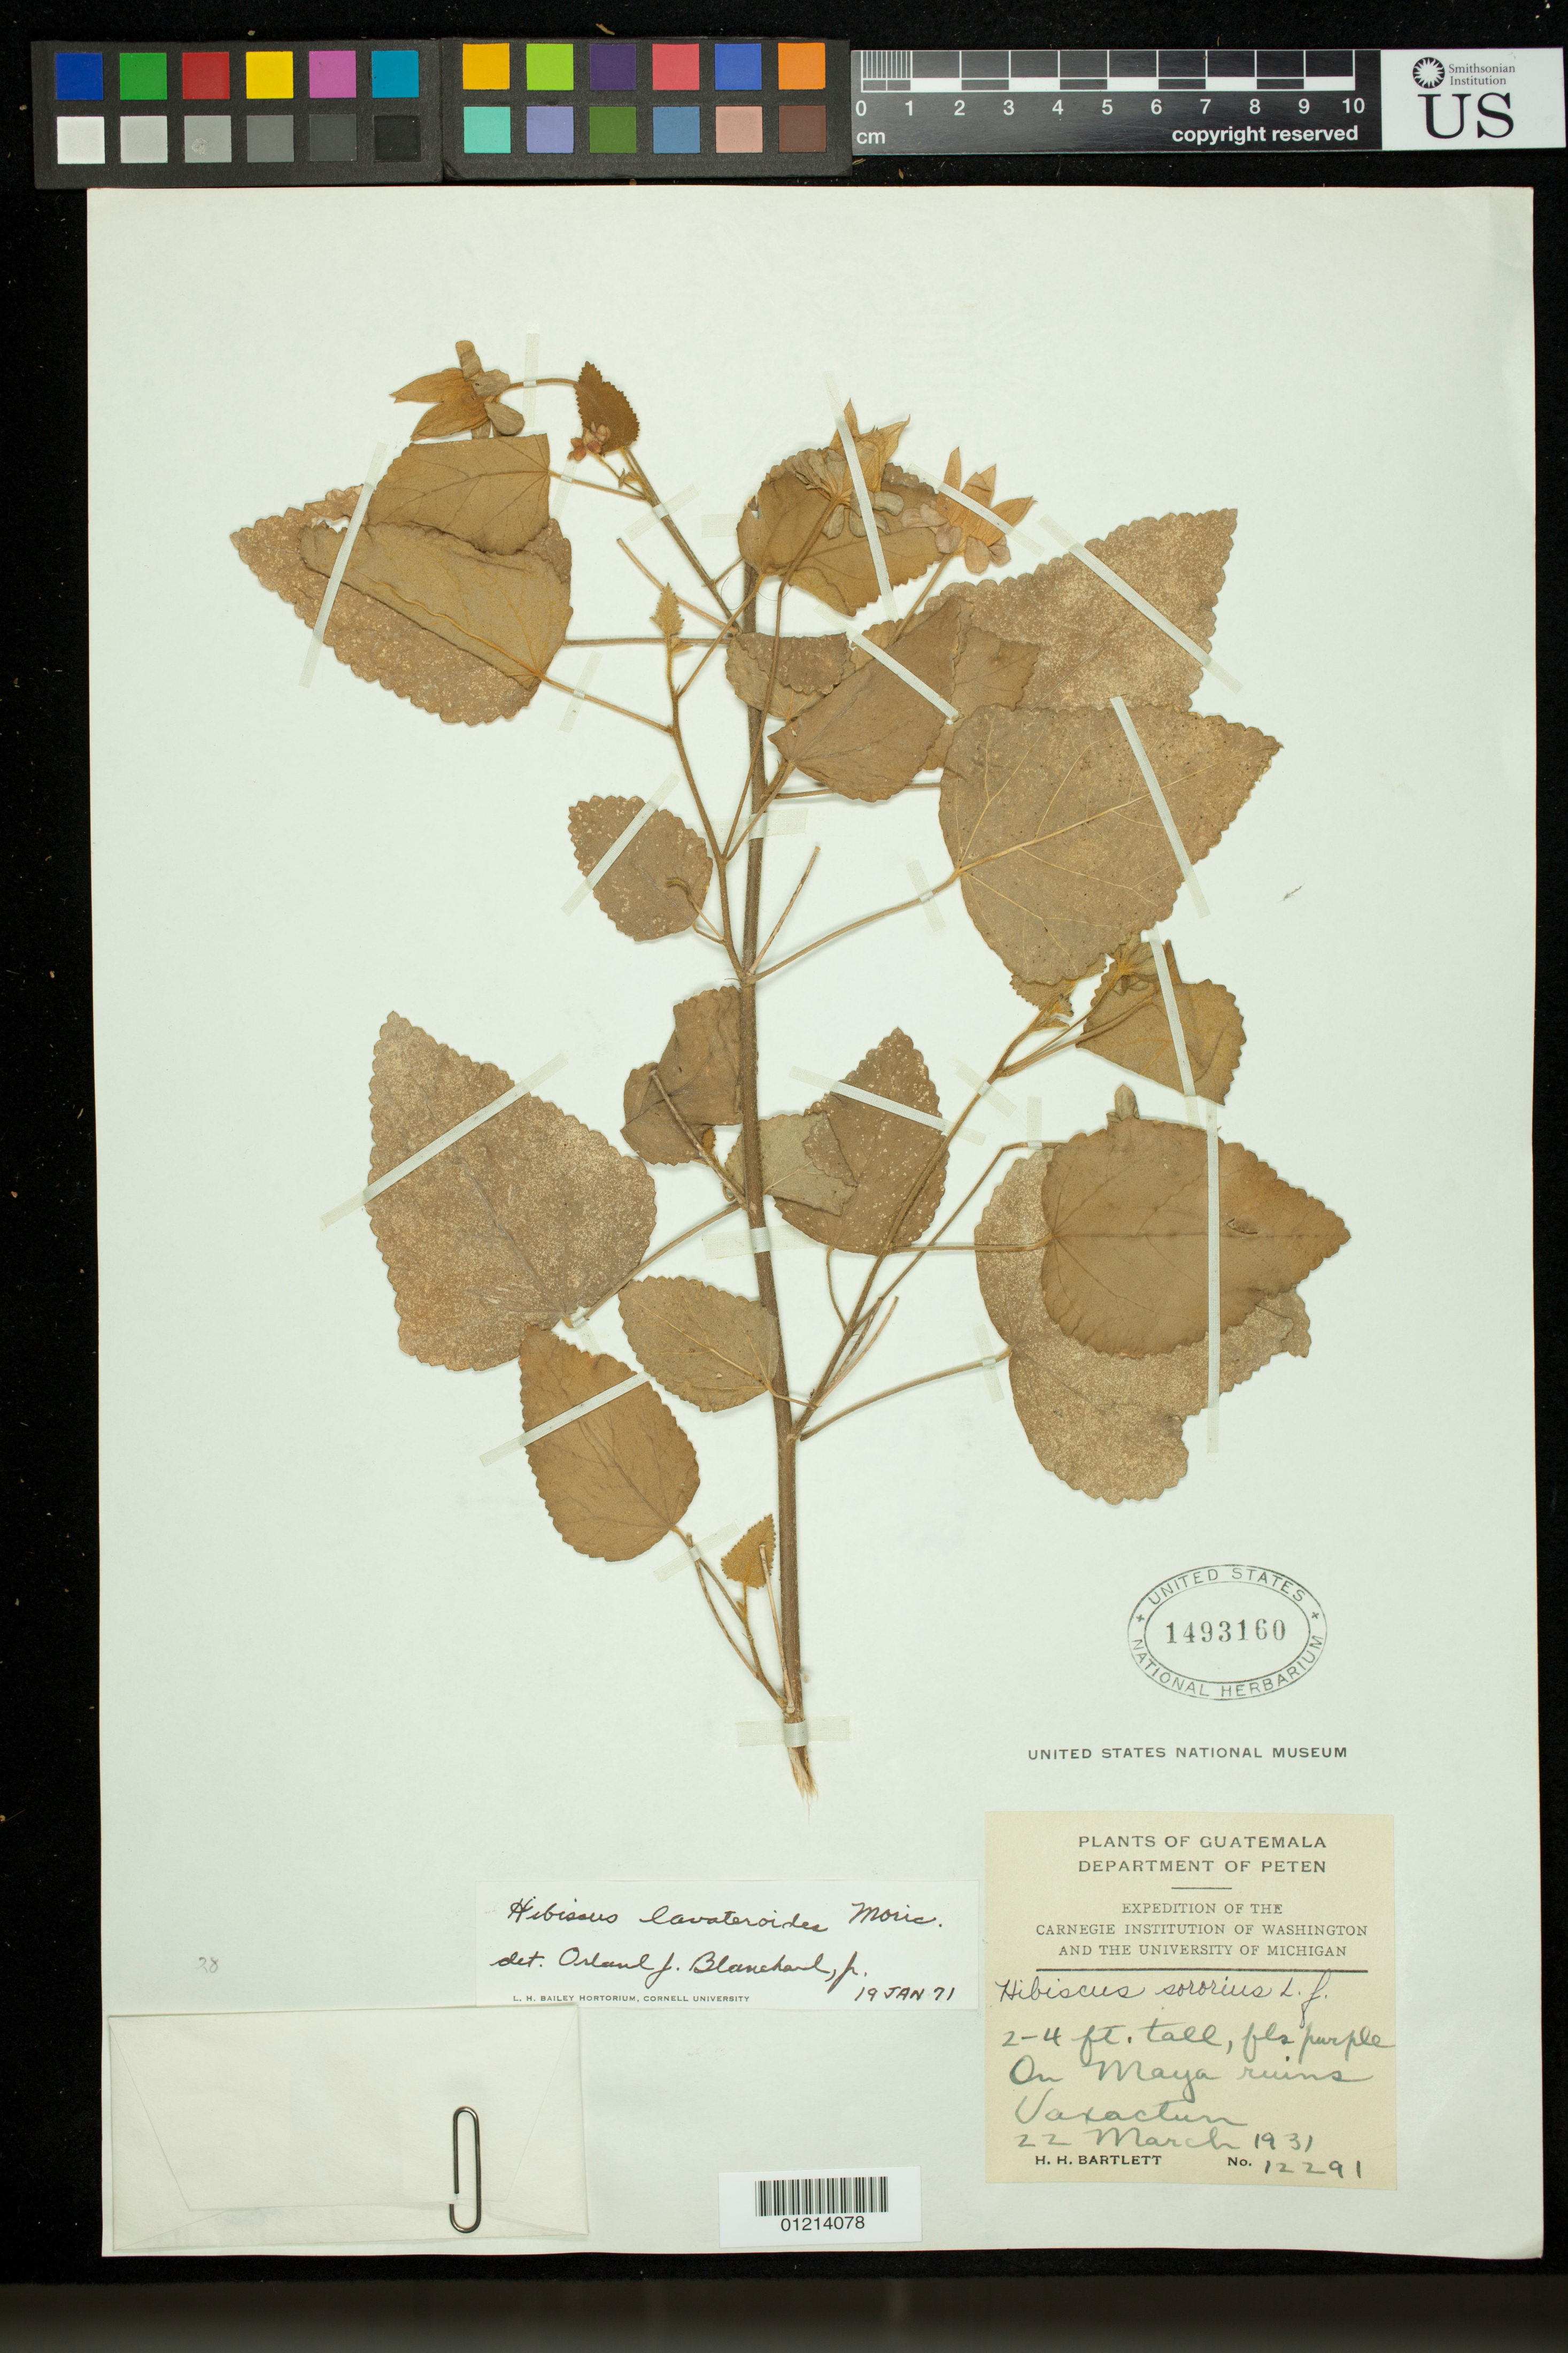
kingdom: Plantae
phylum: Tracheophyta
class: Magnoliopsida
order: Malvales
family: Malvaceae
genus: Hibiscus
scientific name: Hibiscus lavateroides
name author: Moric. ex Ser.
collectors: H. H. Bartlett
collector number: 12291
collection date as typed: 22 Mar 1931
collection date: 1931-03-22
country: Guatemala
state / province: El Petén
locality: On Maya ruins Uaxactun.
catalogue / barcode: US 1493160